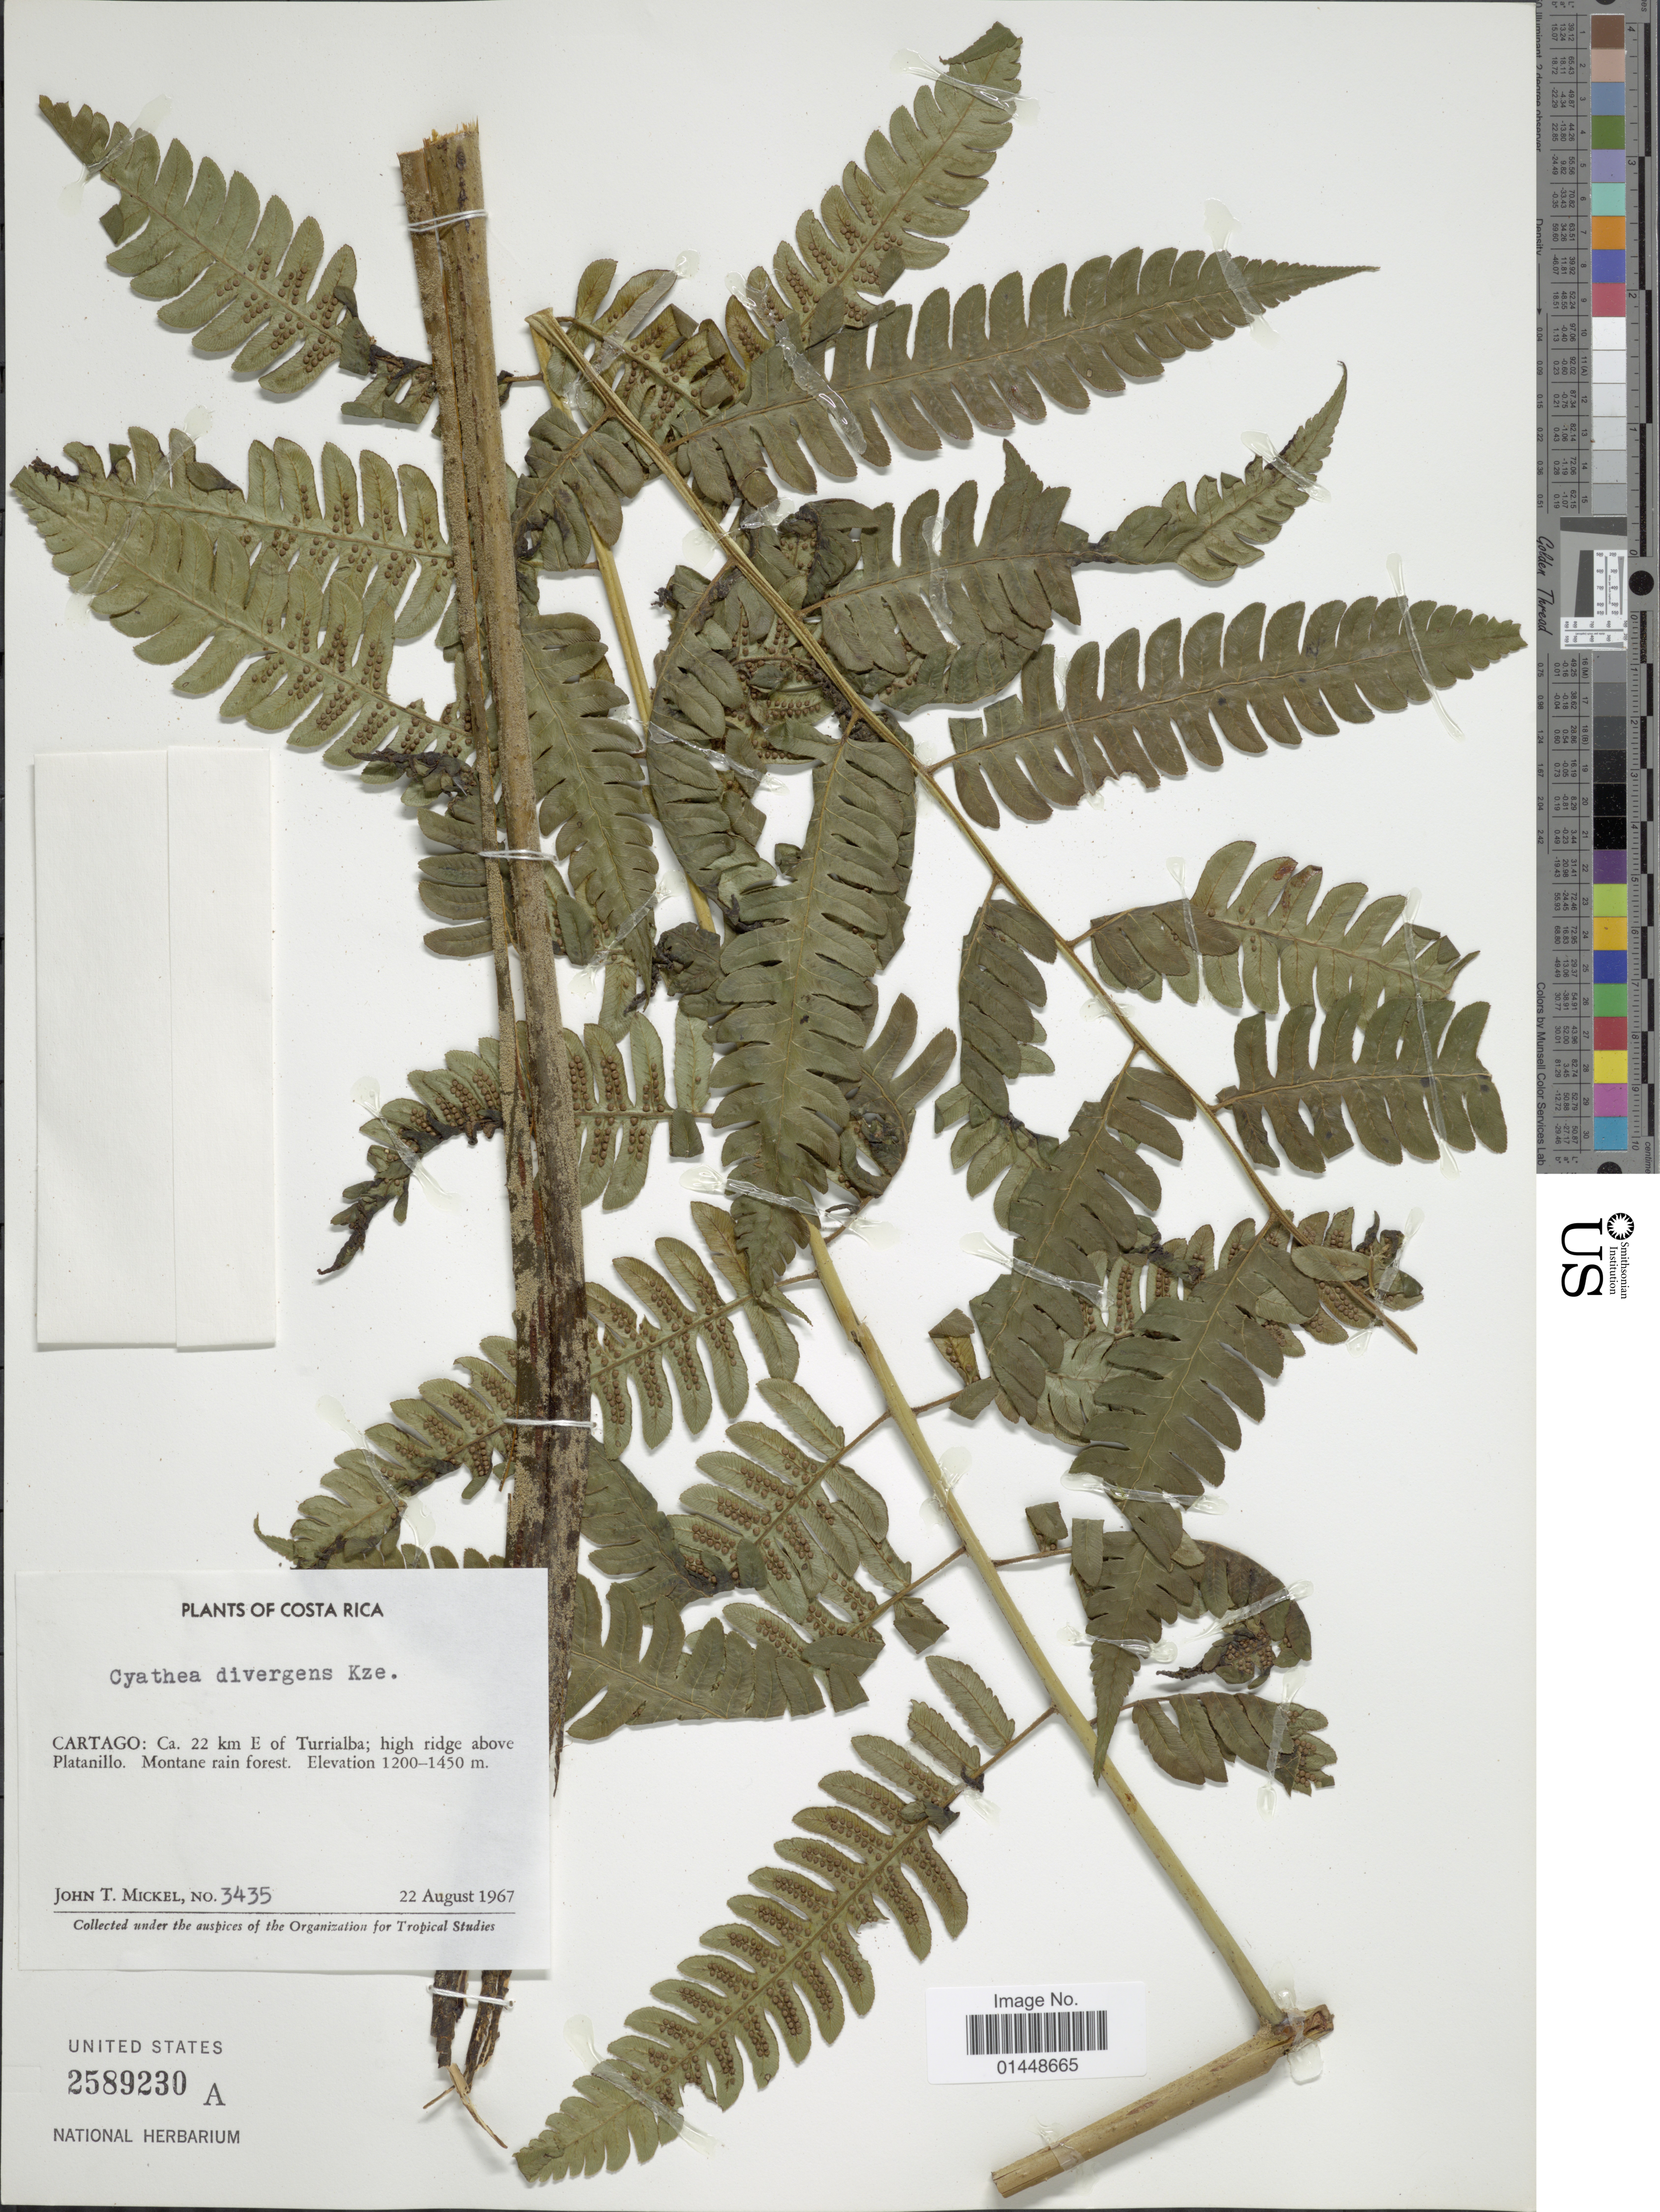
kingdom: Plantae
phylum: Tracheophyta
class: Polypodiopsida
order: Cyatheales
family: Cyatheaceae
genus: Cyathea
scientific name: Cyathea divergens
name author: Kunze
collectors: J. T. Mickel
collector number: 3435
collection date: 1967-08-22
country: Costa Rica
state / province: Cartago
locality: Cartago: Ca. 22 km E of Turrialba; high ridge above Platanillo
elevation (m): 1200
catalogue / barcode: US 2589230A